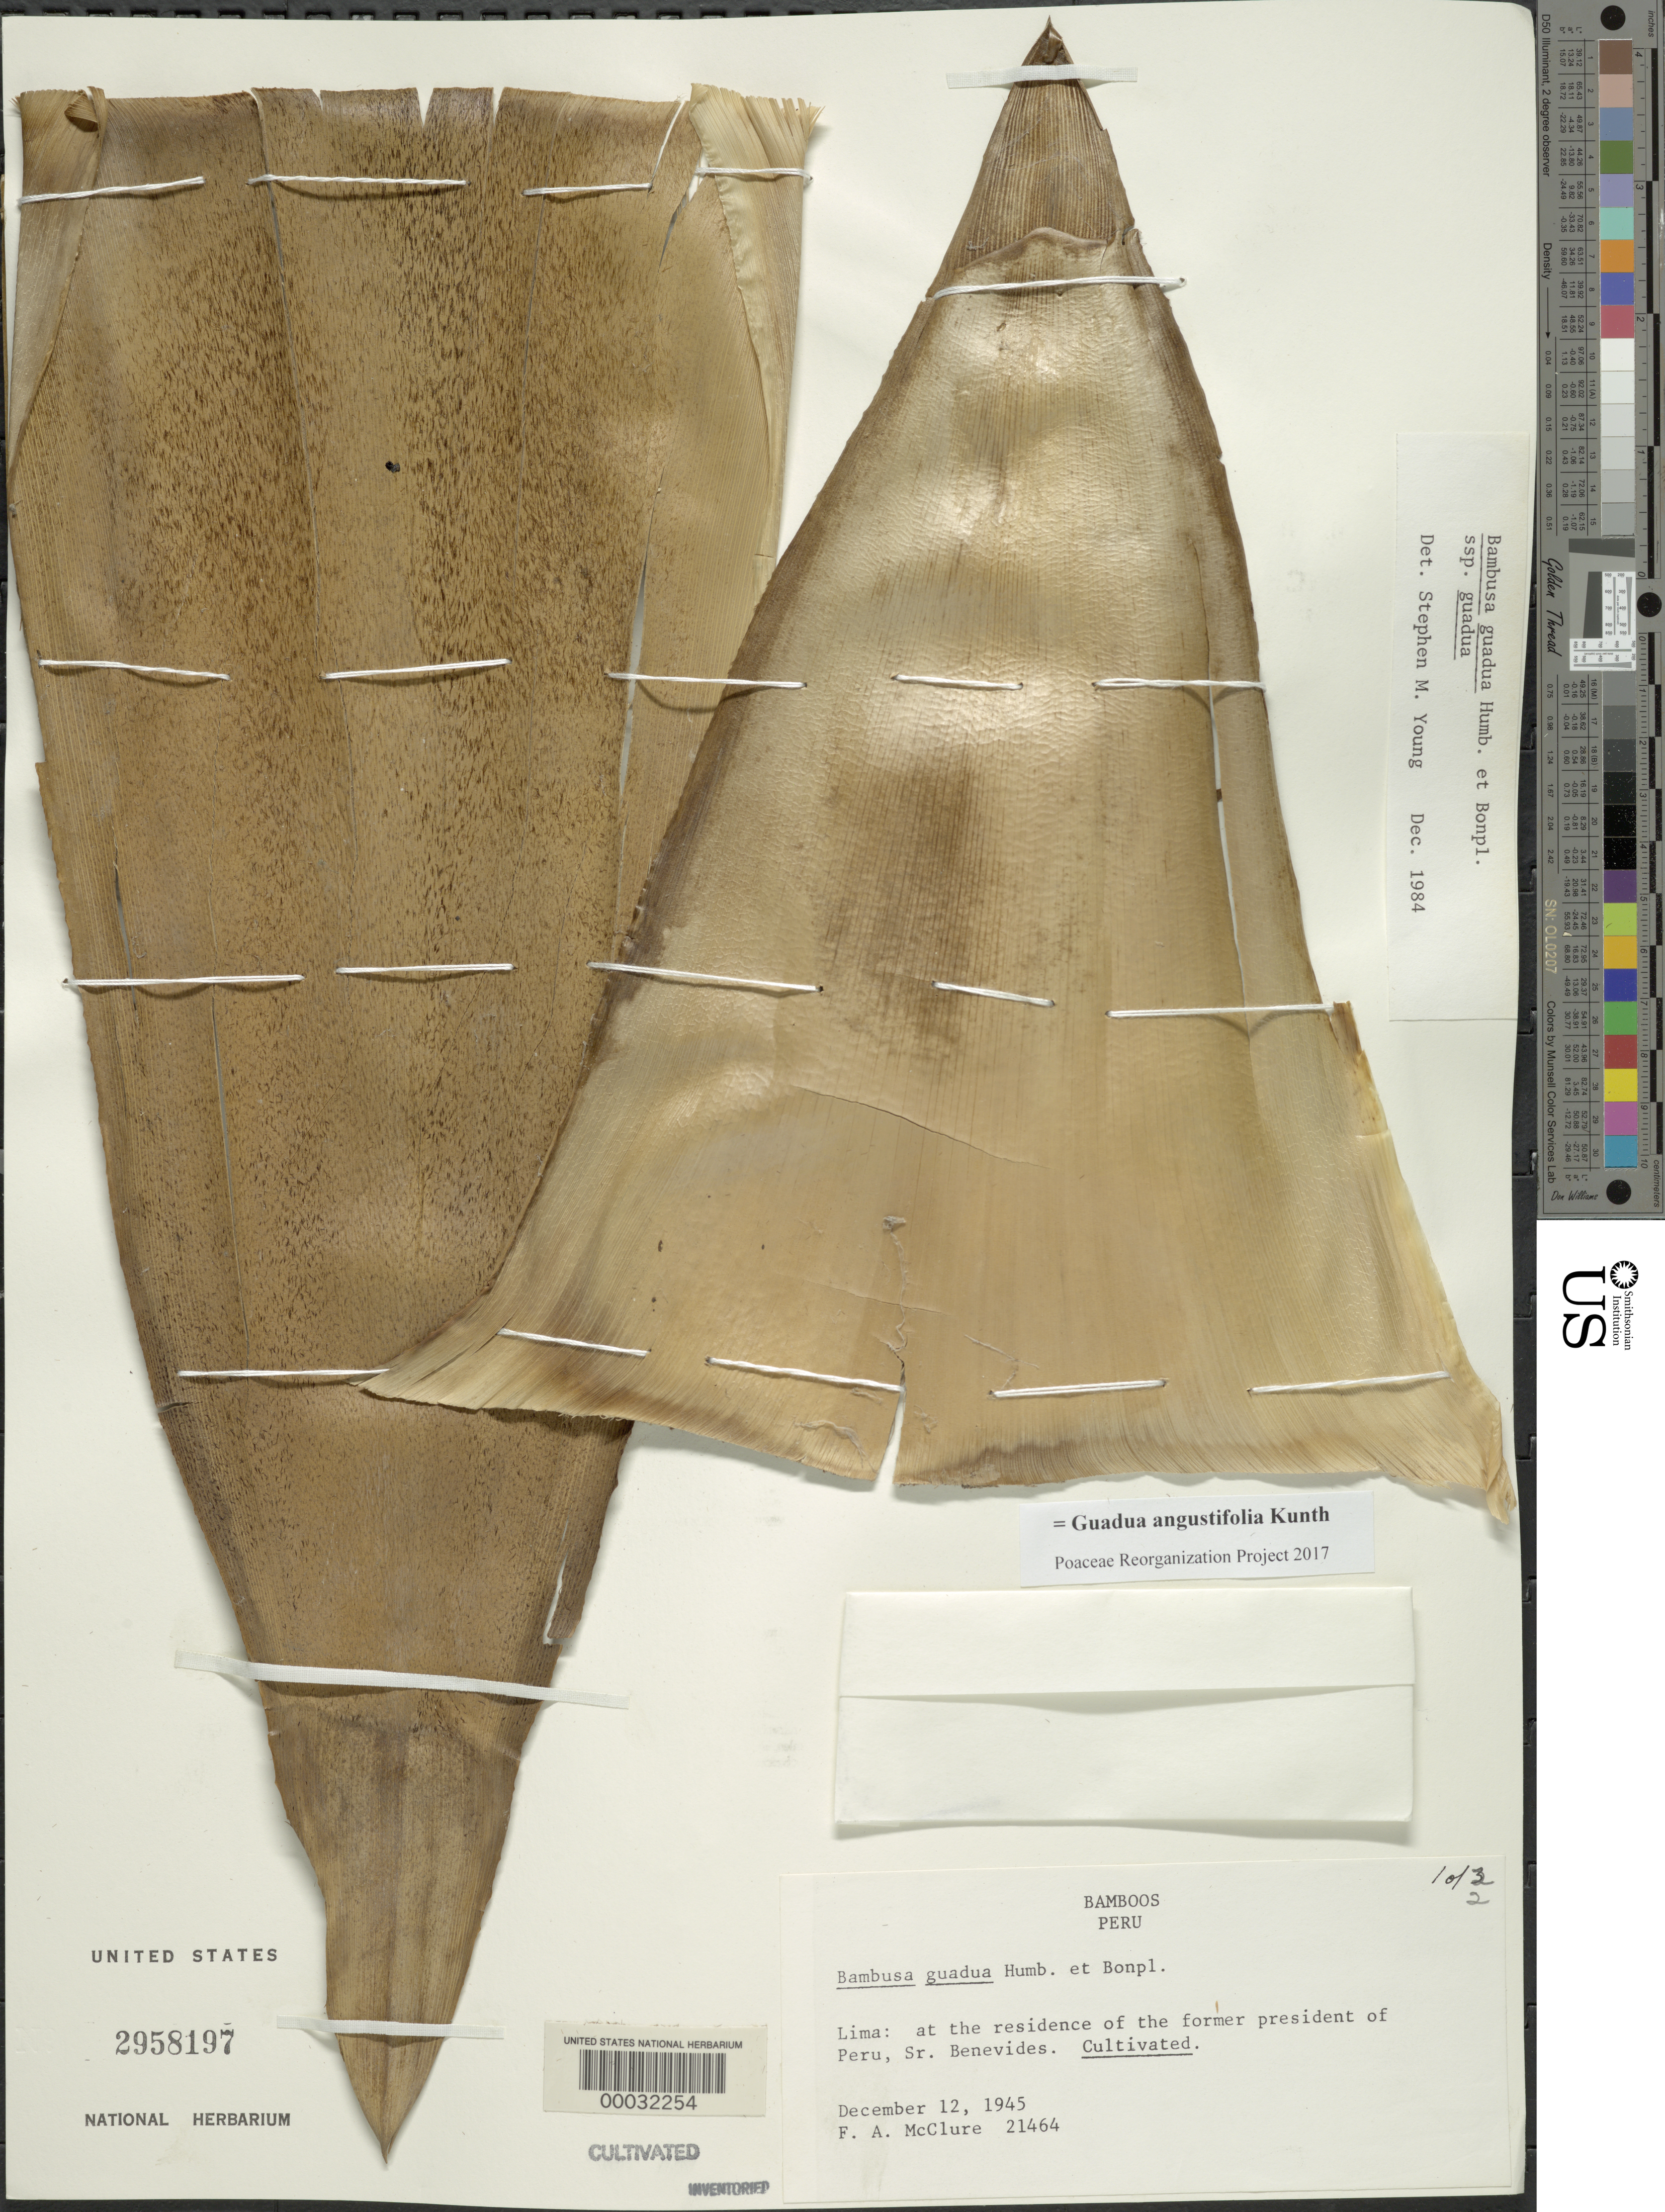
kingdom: Plantae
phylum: Tracheophyta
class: Liliopsida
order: Poales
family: Poaceae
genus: Guadua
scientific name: Guadua angustifolia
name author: Kunth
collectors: F. A. McClure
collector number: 21464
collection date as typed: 12 Dec 1945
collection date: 1945-12-12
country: Peru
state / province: Lima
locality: At the residence of the former president of Peru, Sr. Benevides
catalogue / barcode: US 2958197